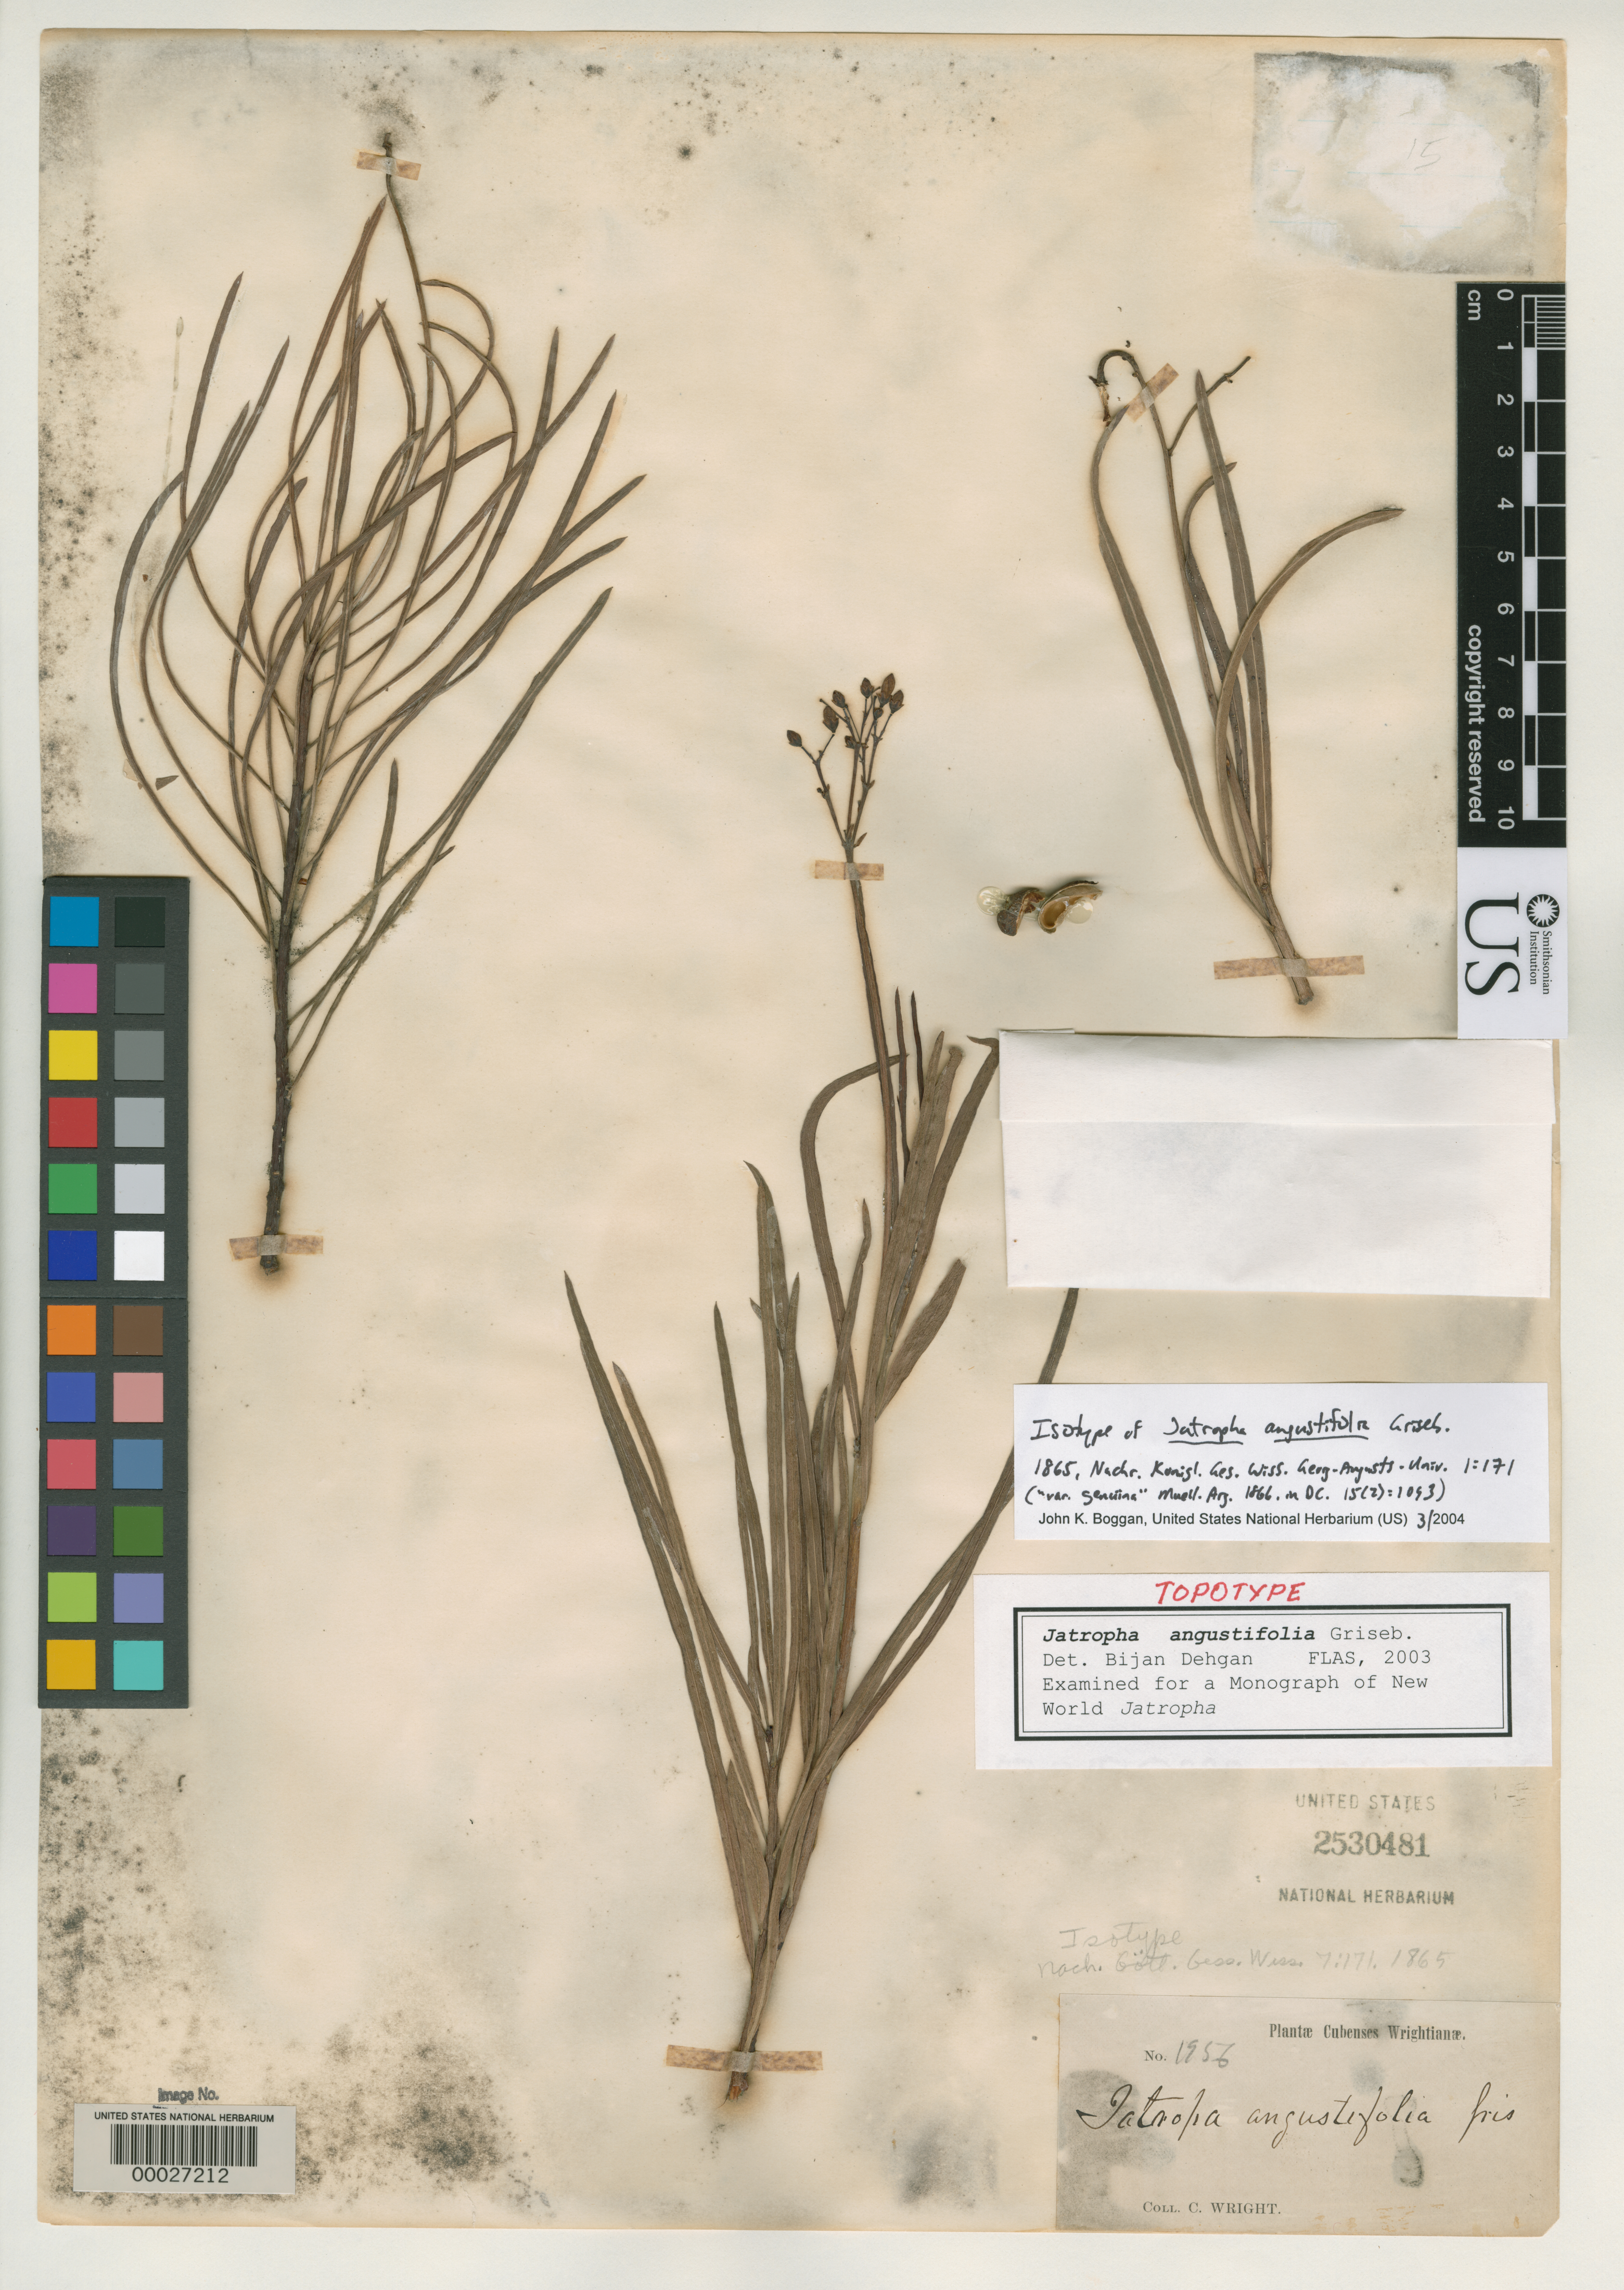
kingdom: Plantae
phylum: Tracheophyta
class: Magnoliopsida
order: Malpighiales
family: Euphorbiaceae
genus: Jatropha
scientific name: Jatropha angustifolia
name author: Griseb.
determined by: Dehgan, B.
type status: Isotype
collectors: C. Wright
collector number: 1956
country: Cuba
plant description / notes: Cited 1866 by Muell. Arg. as "var. genuina".; Annotated by Dehgan (2003) as "topotype".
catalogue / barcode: US 2530481